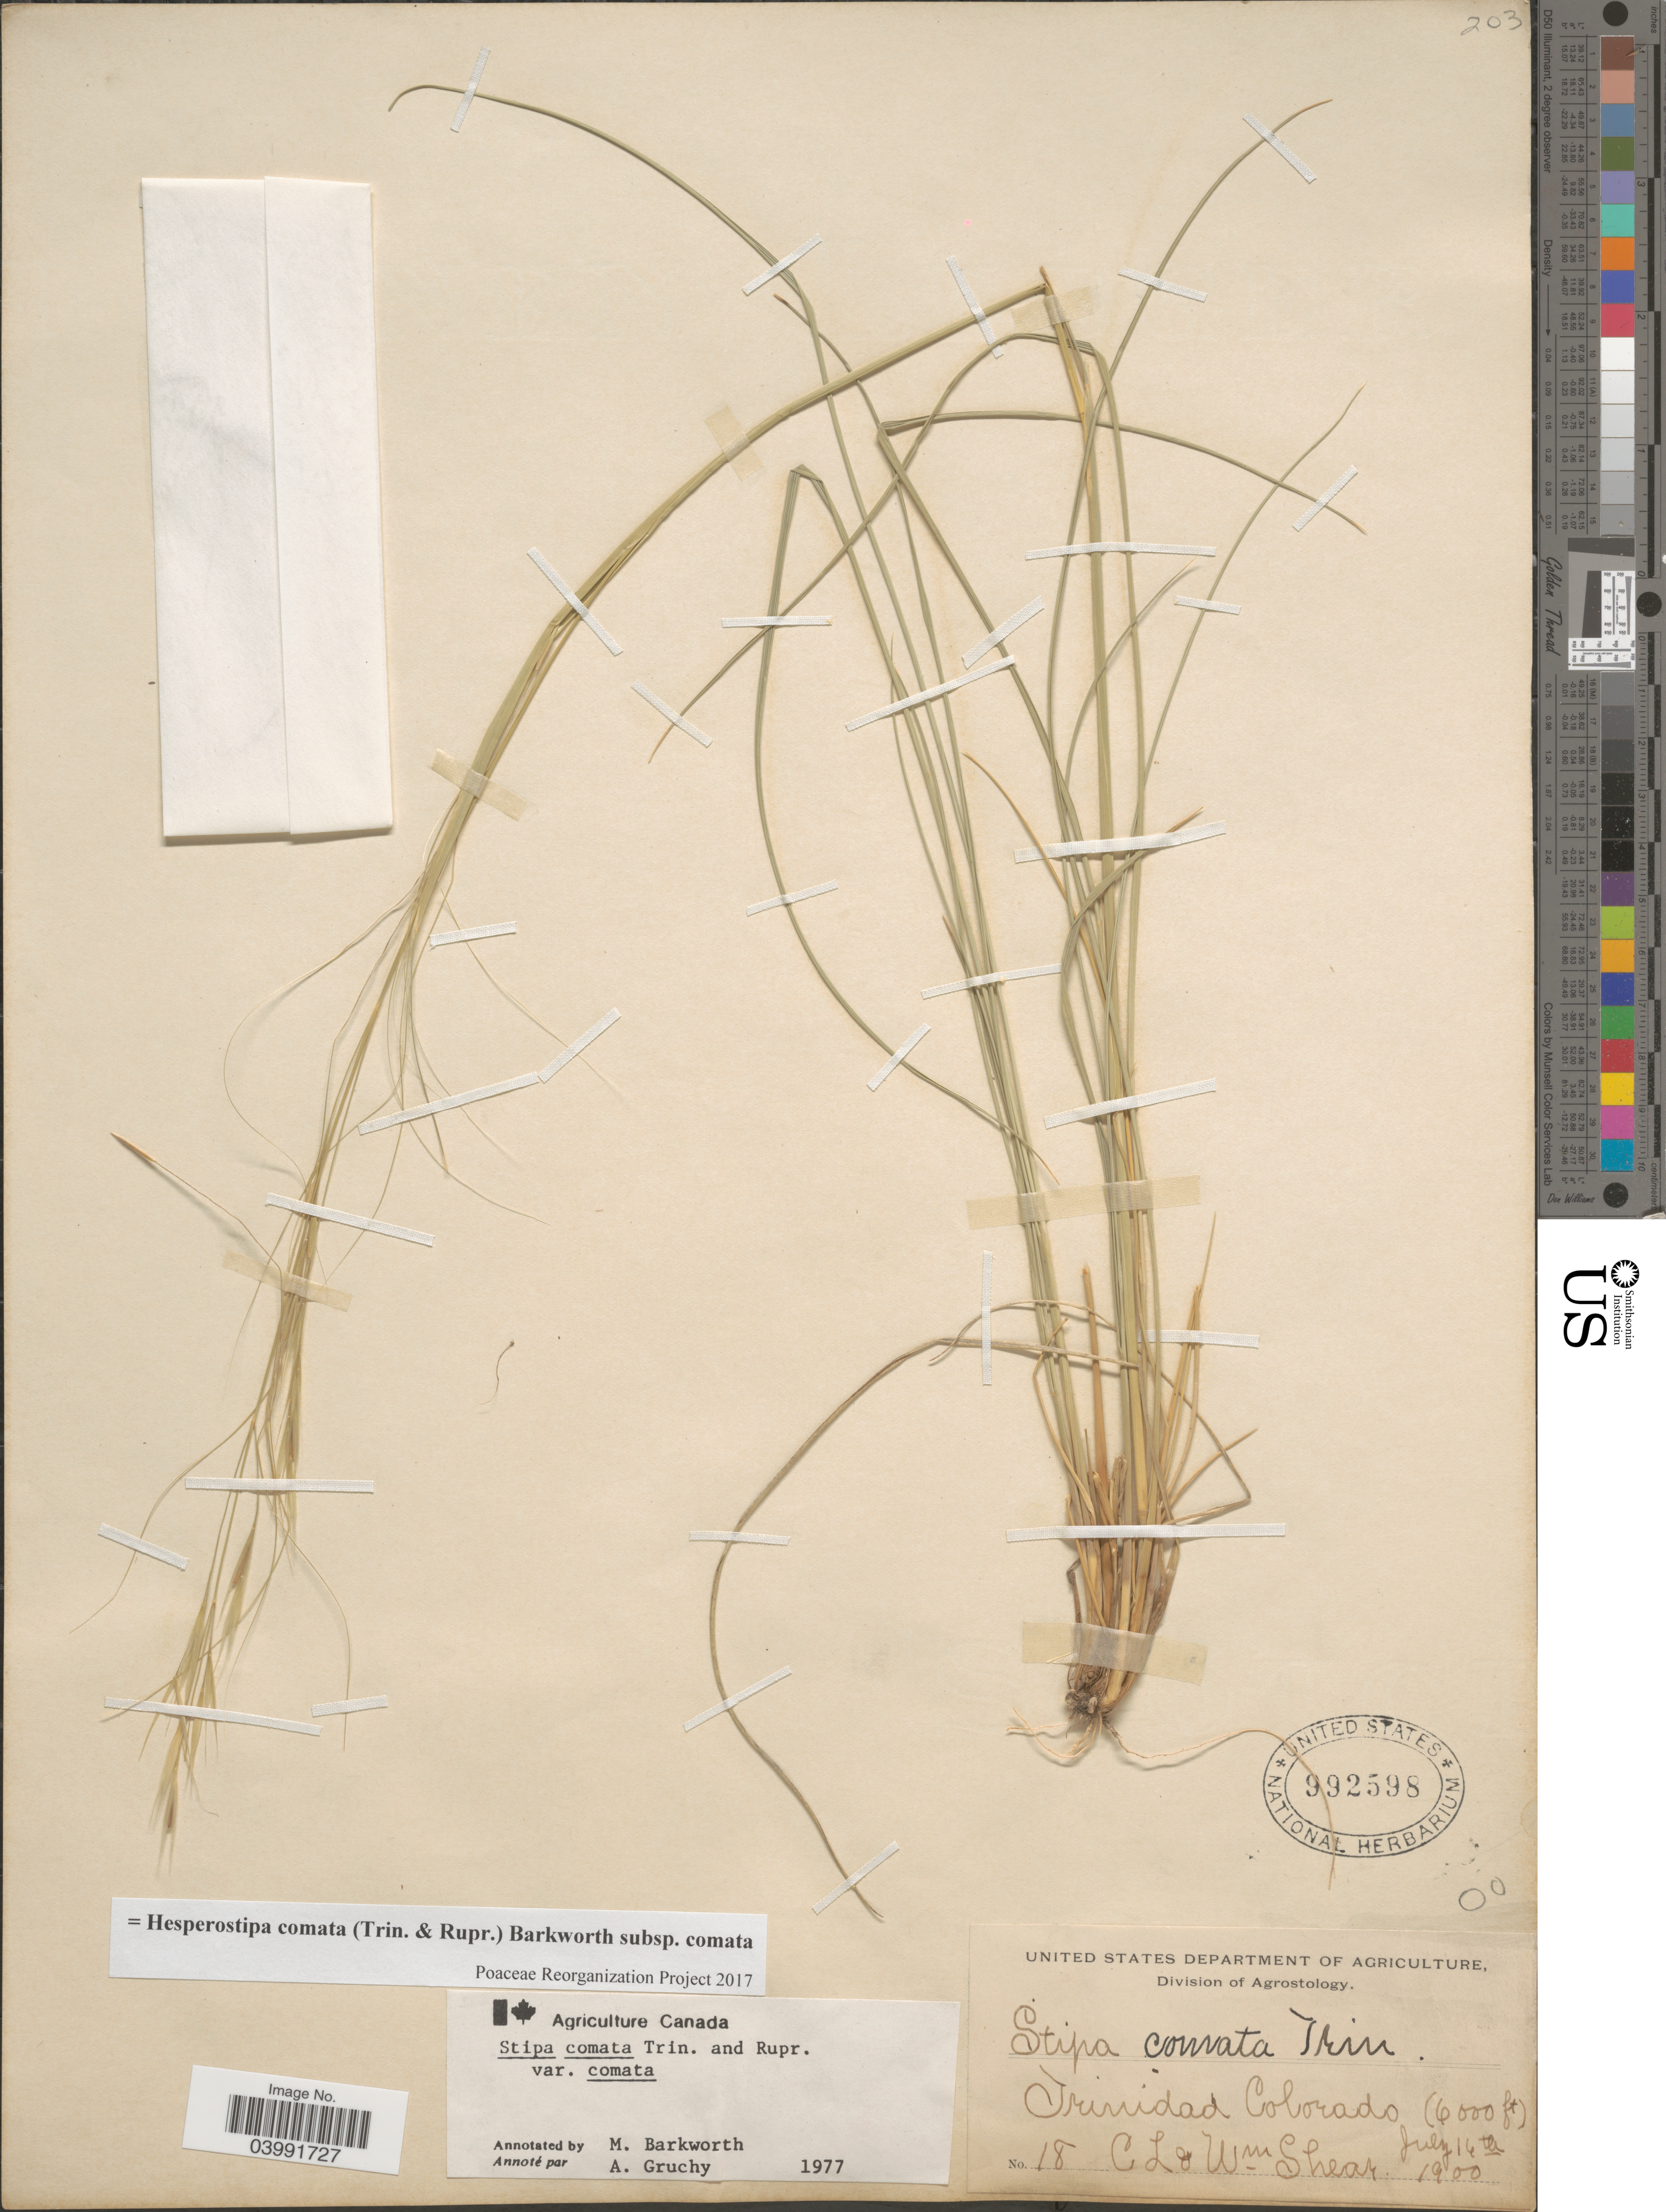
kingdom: Plantae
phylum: Tracheophyta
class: Liliopsida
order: Poales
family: Poaceae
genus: Hesperostipa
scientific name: Hesperostipa comata subsp. comata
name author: (Trin. & Rupr.) Barkworth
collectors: C. L. Shear & W. Shear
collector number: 18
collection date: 1900-07-16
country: United States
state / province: Colorado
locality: Trinidad Colorado.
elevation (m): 1829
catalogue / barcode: US 992598